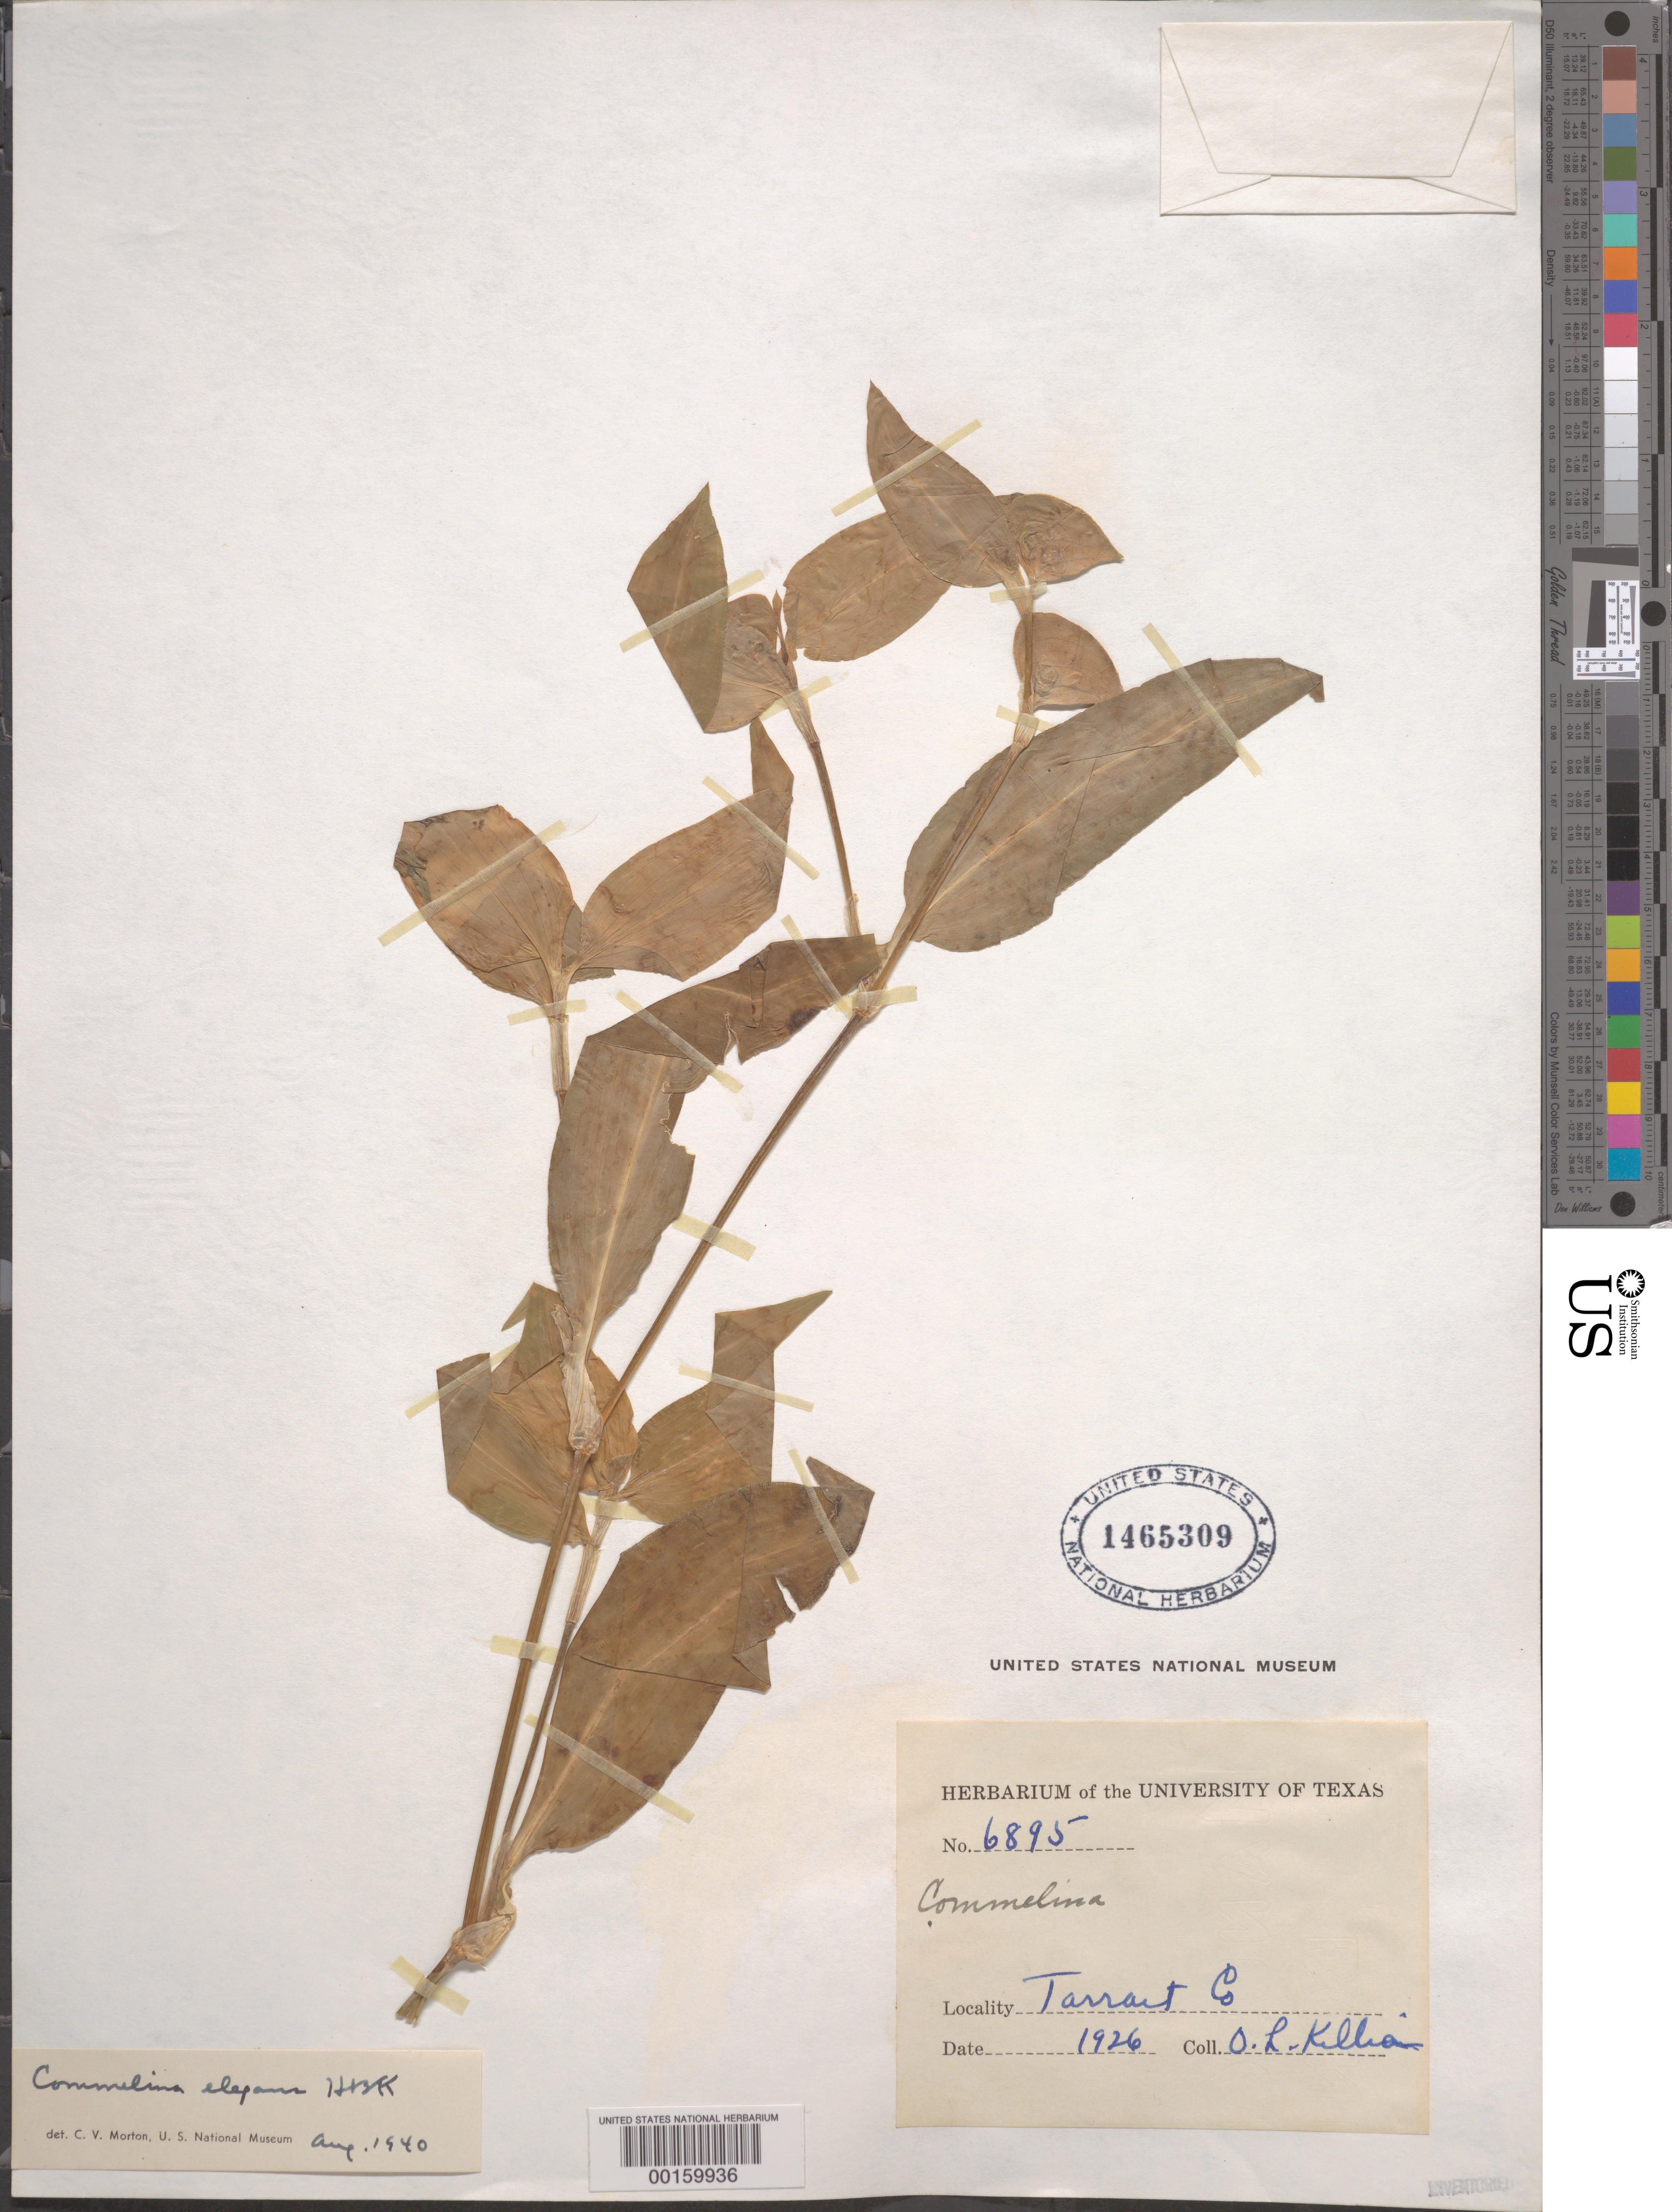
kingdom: Plantae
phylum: Tracheophyta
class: Liliopsida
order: Commelinales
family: Commelinaceae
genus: Commelina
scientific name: Commelina erecta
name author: L.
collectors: O. Killian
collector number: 6895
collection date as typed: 1926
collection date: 1926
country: United States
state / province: Texas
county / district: Tarrant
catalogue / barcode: US 1465309